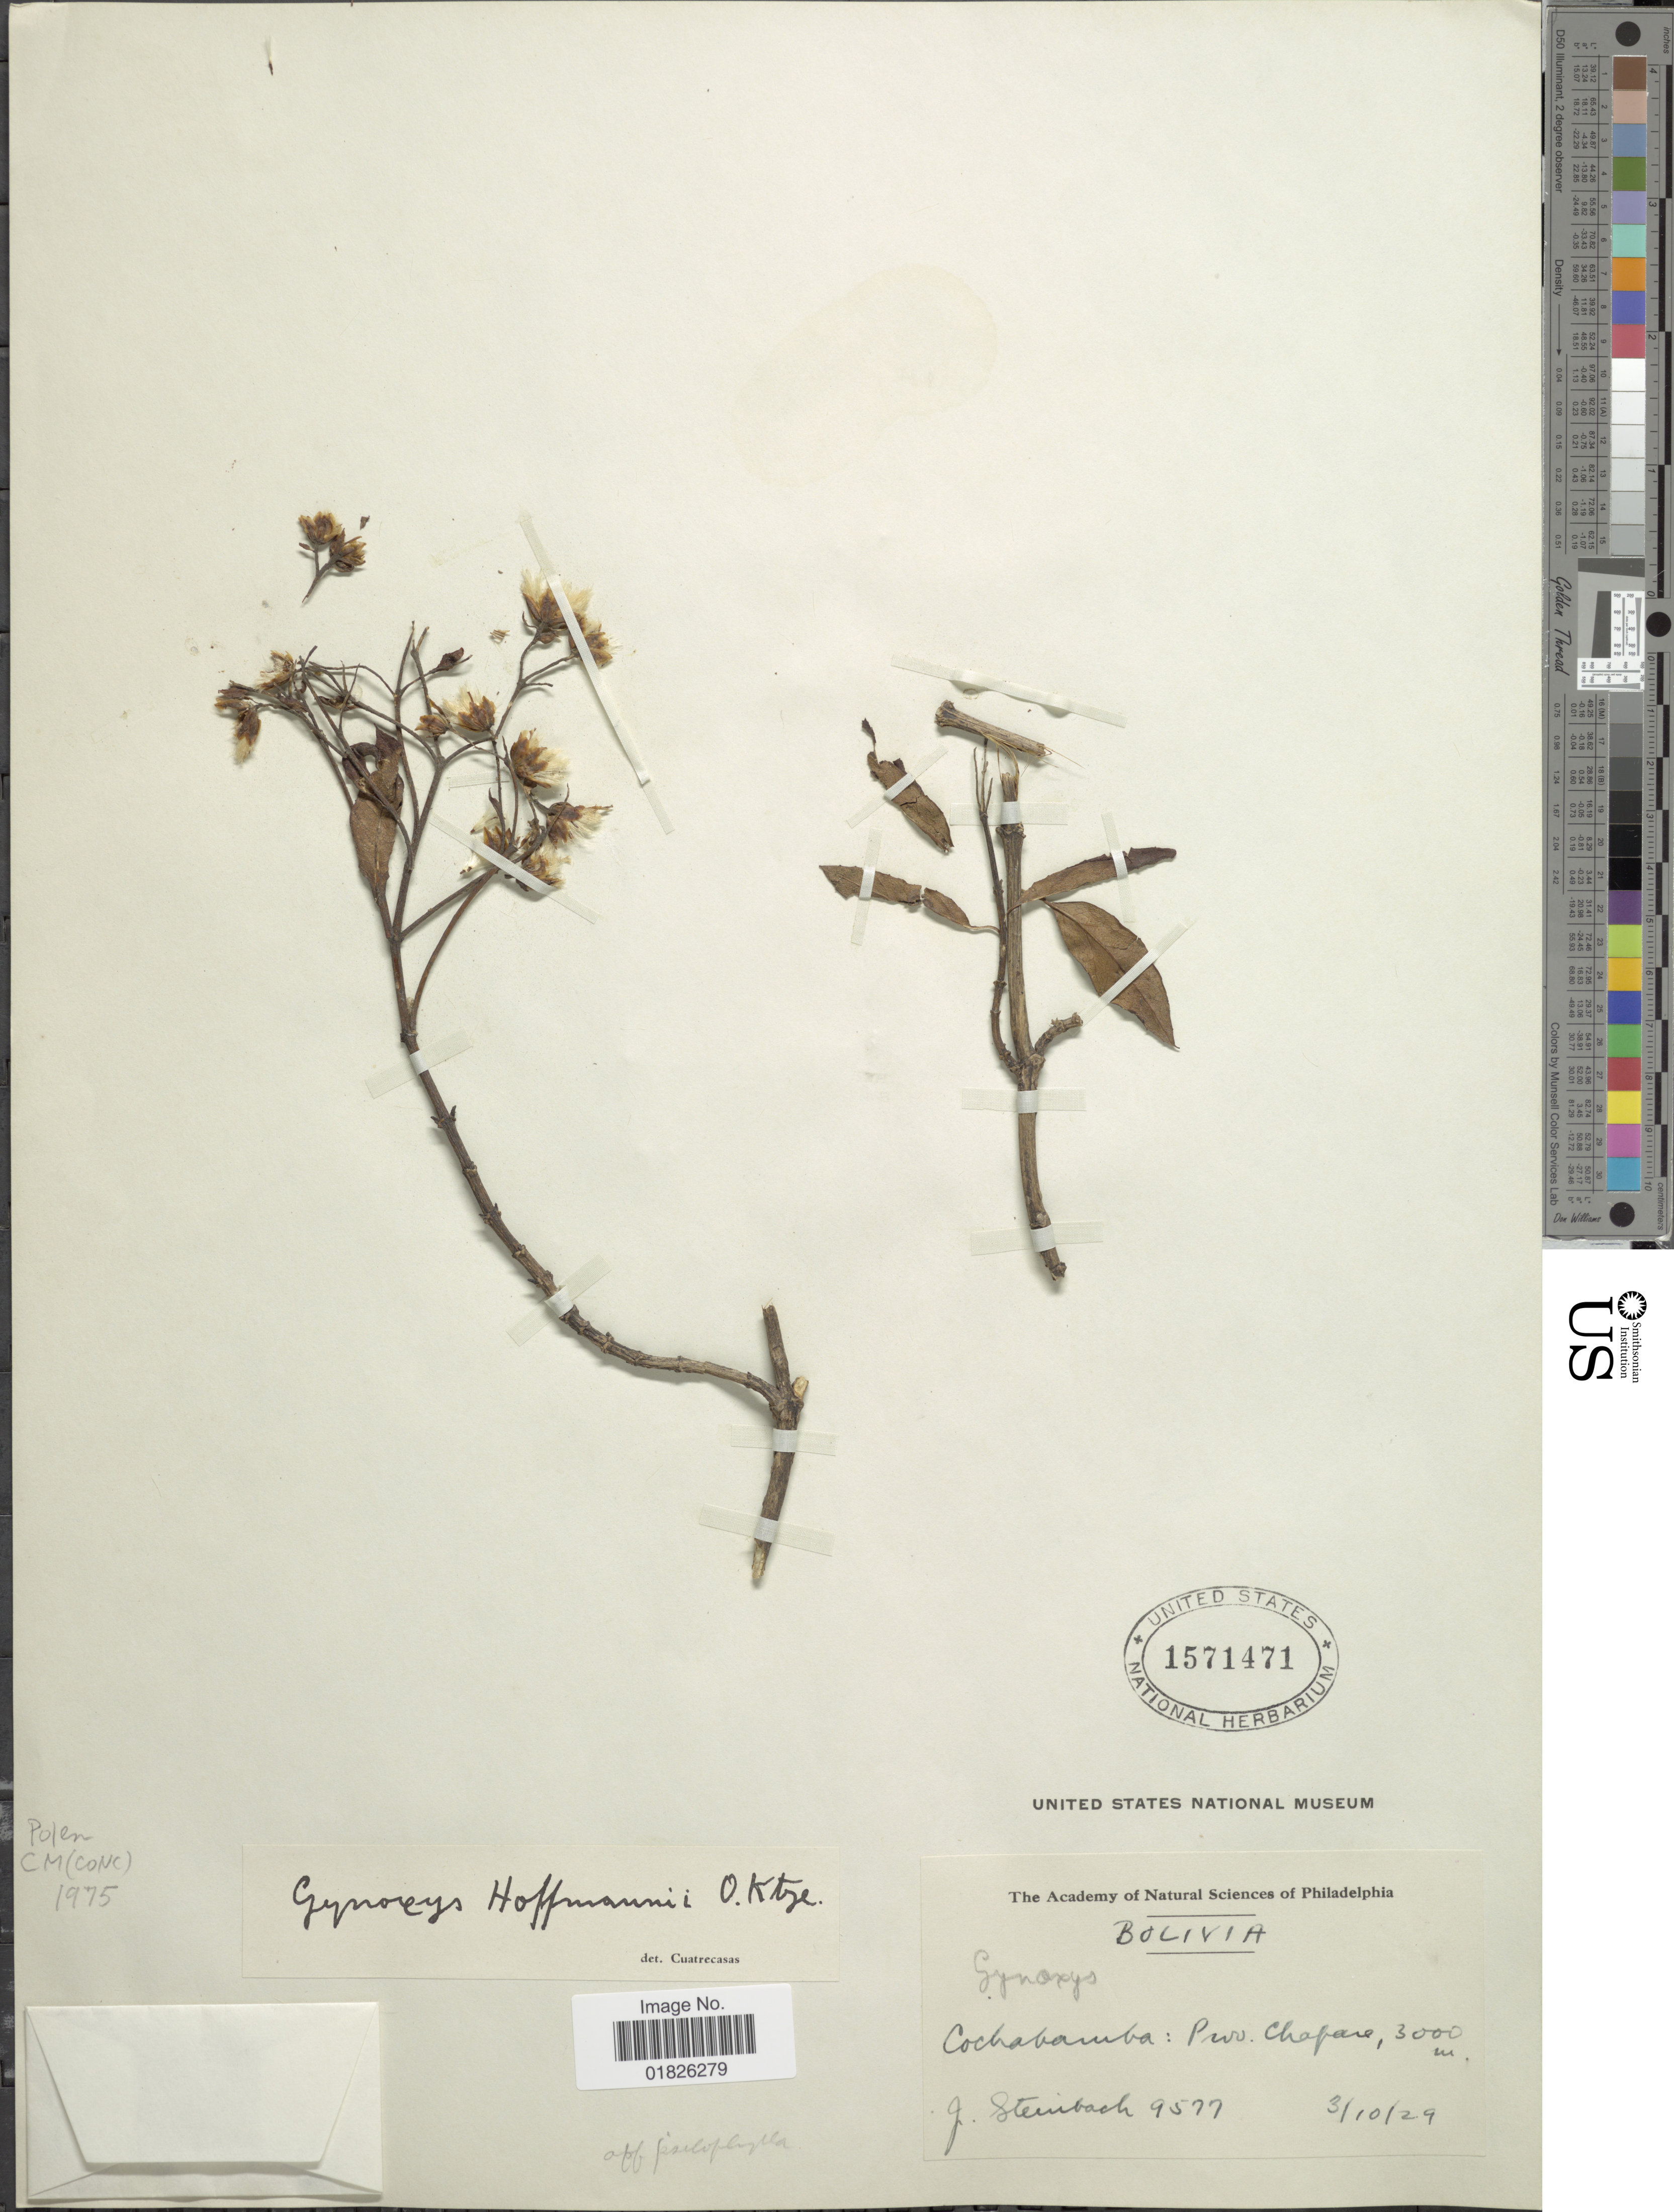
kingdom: Plantae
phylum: Tracheophyta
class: Magnoliopsida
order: Asterales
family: Asteraceae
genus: Gynoxys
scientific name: Gynoxys hoffmannii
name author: Kuntze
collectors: J. Steinbach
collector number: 9577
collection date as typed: Transcribed d/m/y: 3/10/29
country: Bolivia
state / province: Cochabamba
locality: Prov. Chapare.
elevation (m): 3000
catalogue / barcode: US 1571471